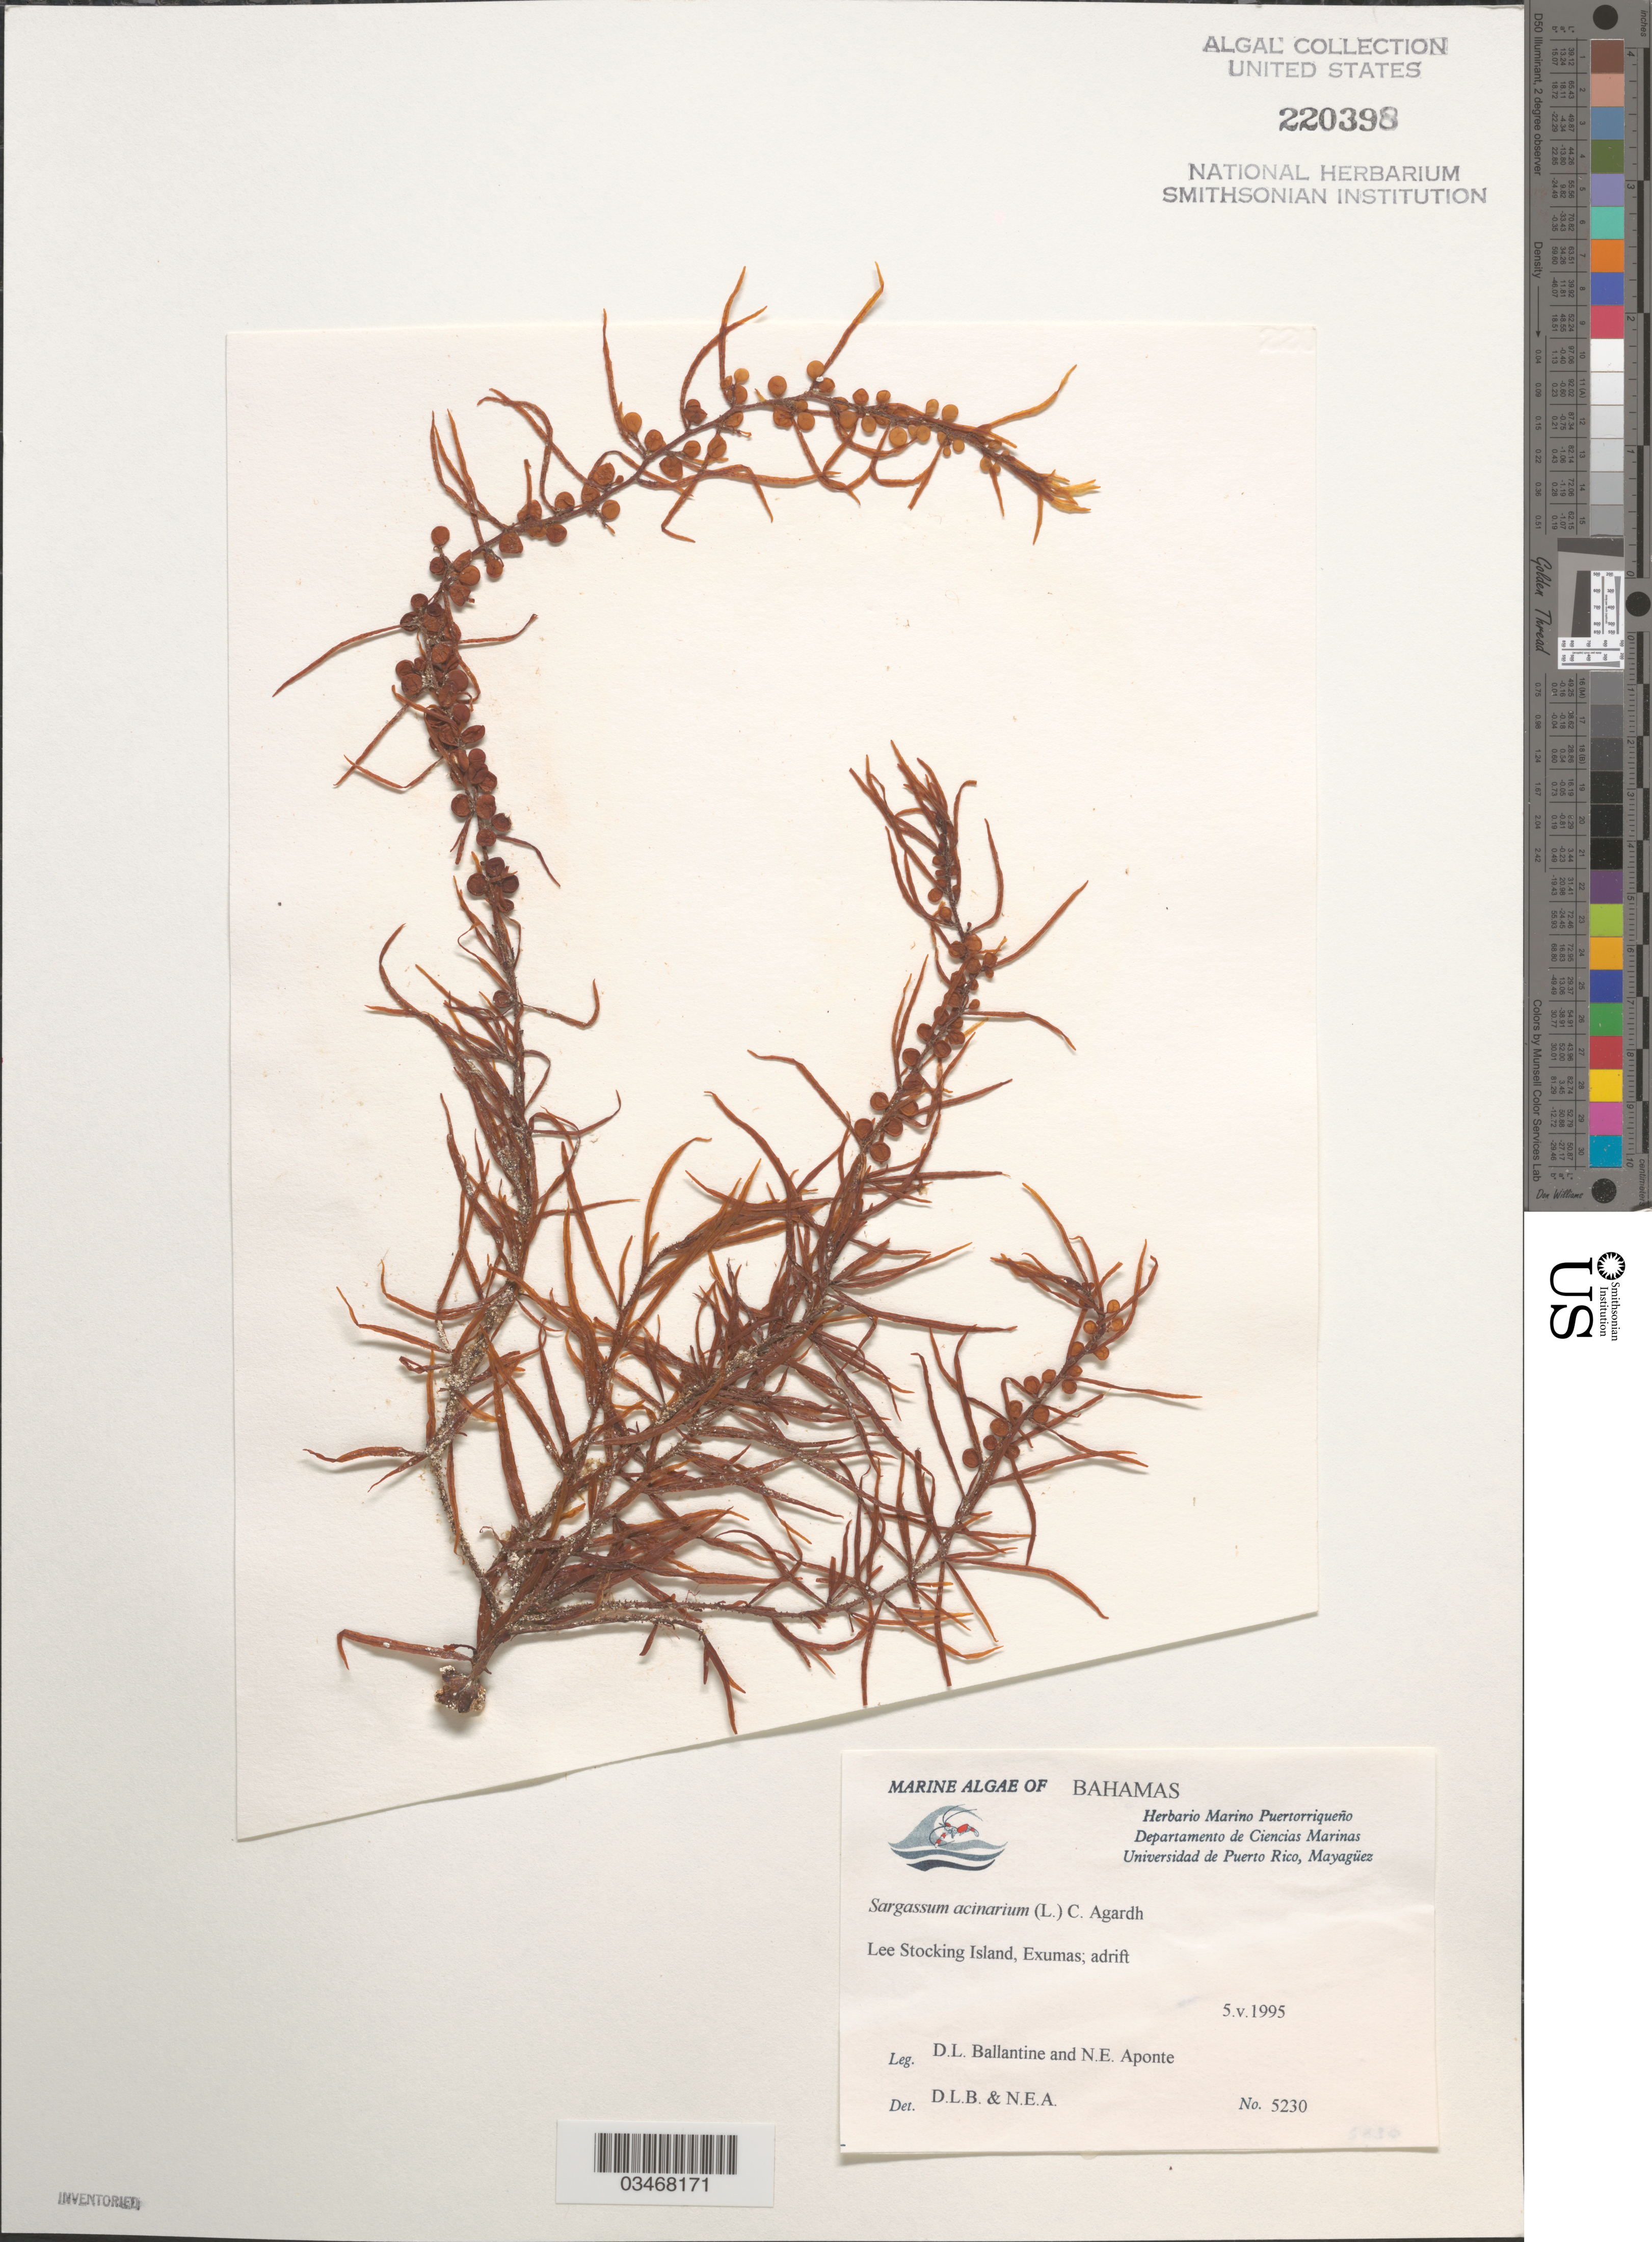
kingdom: Chromista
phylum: Ochrophyta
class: Phaeophyceae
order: Fucales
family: Sargassaceae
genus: Sargassum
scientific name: Sargassum acinarium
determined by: Ballantine, D. L.; Aponte, N. E.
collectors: D.L. Ballantine & N. E. Aponte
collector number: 5230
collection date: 1995-05-05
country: Bahamas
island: Lee Stocking Island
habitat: Adrift.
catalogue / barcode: US 220398